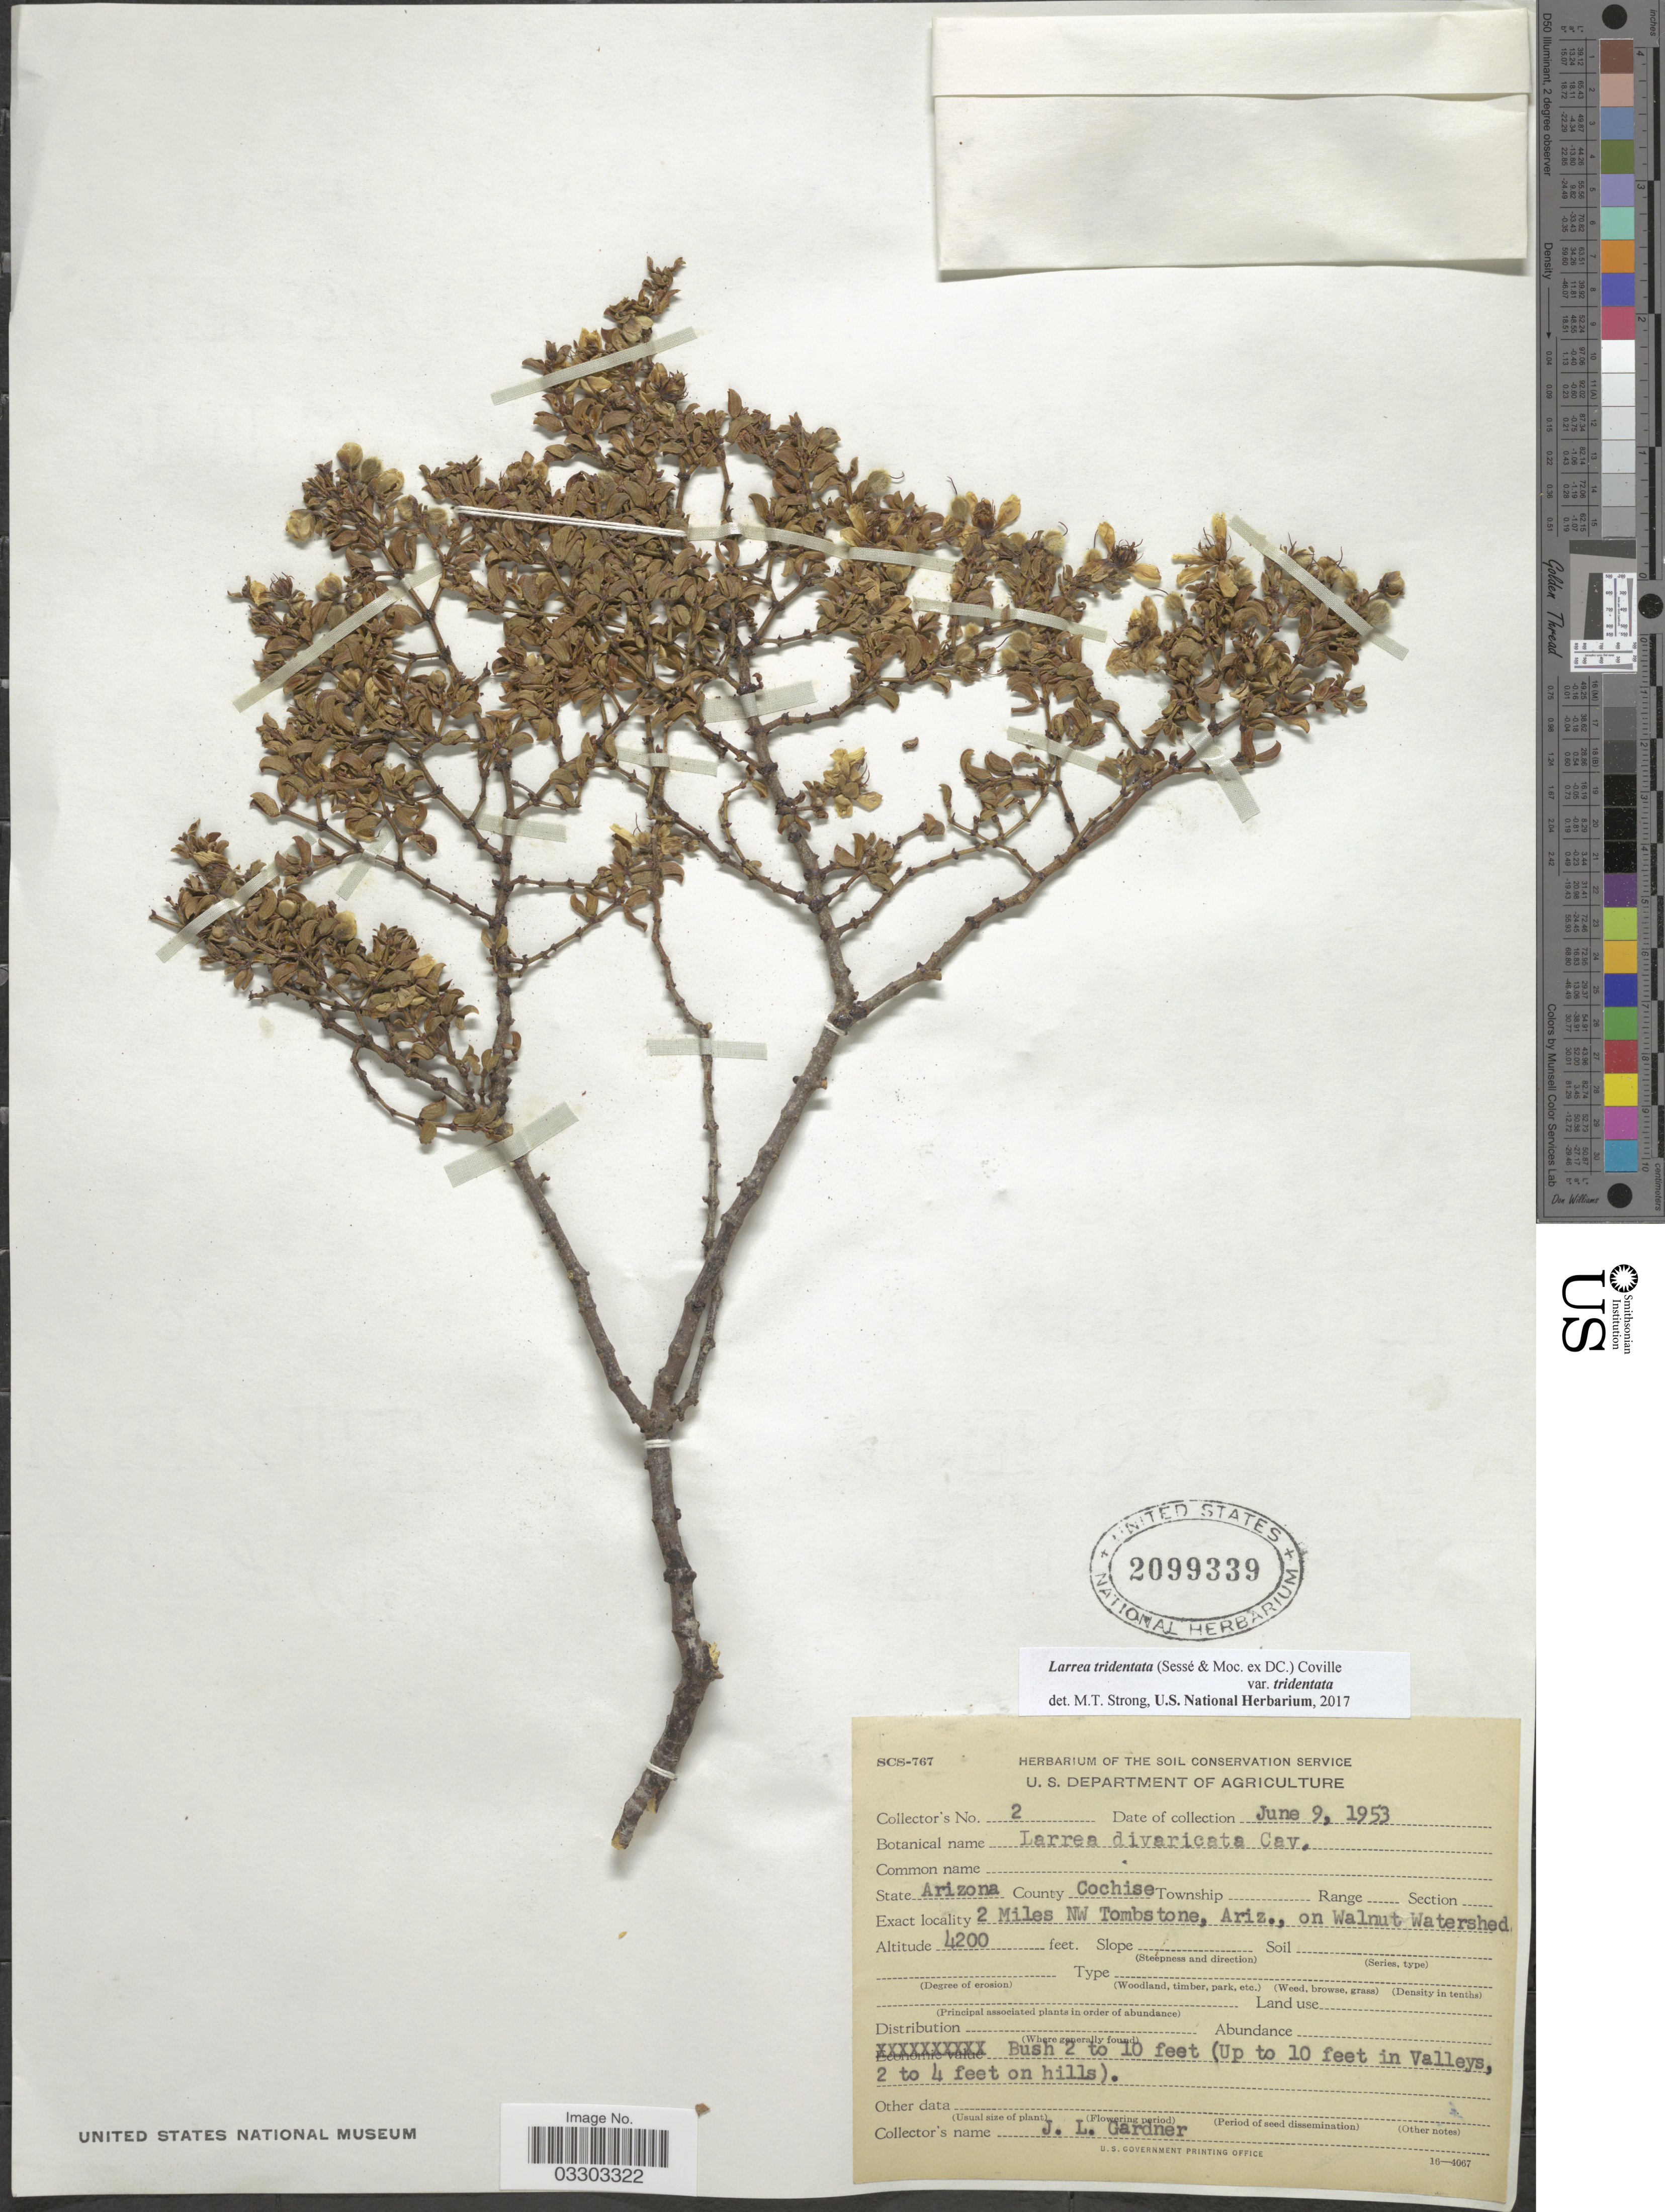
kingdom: Plantae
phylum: Tracheophyta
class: Magnoliopsida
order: Zygophyllales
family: Zygophyllaceae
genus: Larrea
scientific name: Larrea tridentata var. tridentata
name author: (Sessé & Moc. ex DC.) Coville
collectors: J. L. Gardner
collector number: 2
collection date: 1953-06-09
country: United States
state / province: Arizona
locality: County Cochise. 2 Miles NW Tombstone, Ariz., on Walnut Watershed.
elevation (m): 1280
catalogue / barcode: US 2099339